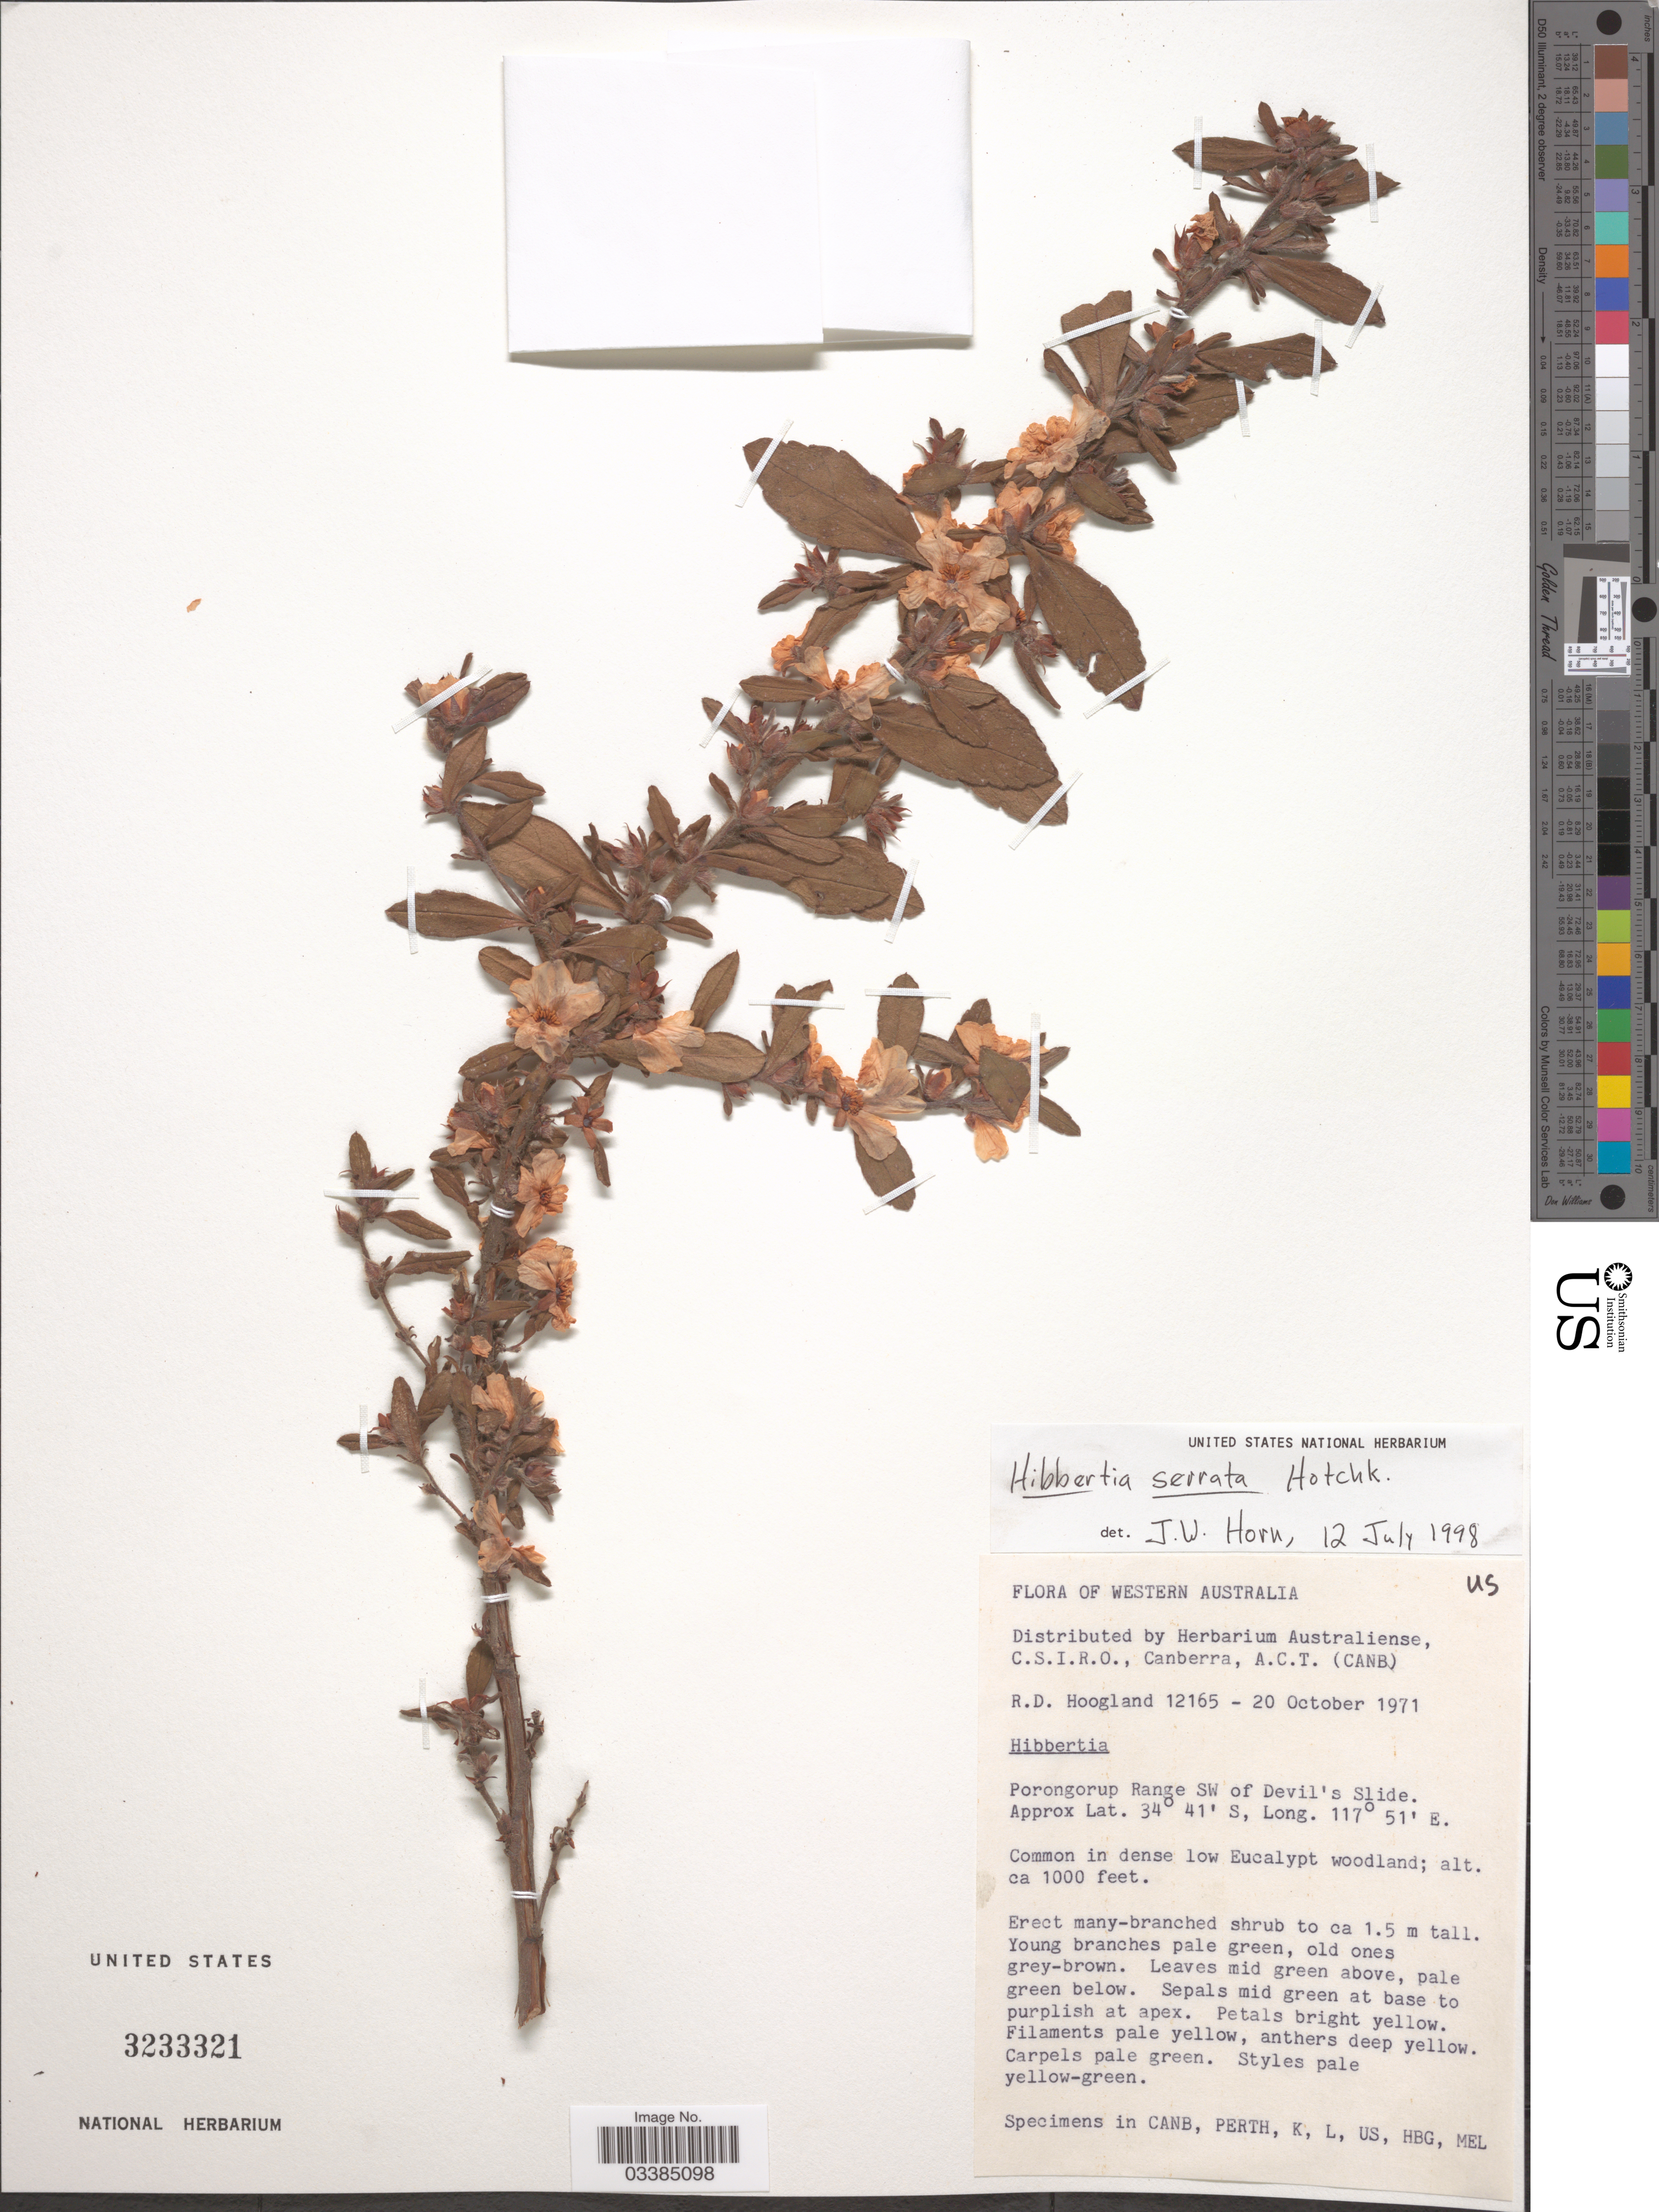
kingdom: Plantae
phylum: Tracheophyta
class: Magnoliopsida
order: Dilleniales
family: Dilleniaceae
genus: Hibbertia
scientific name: Hibbertia serrata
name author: Hotchkiss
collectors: R. D. Hoogland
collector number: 12165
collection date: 1971-10-20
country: Australia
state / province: Western Australia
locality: Porongorup Range SW of Devil's Slide.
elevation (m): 305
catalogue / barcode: US 3233321